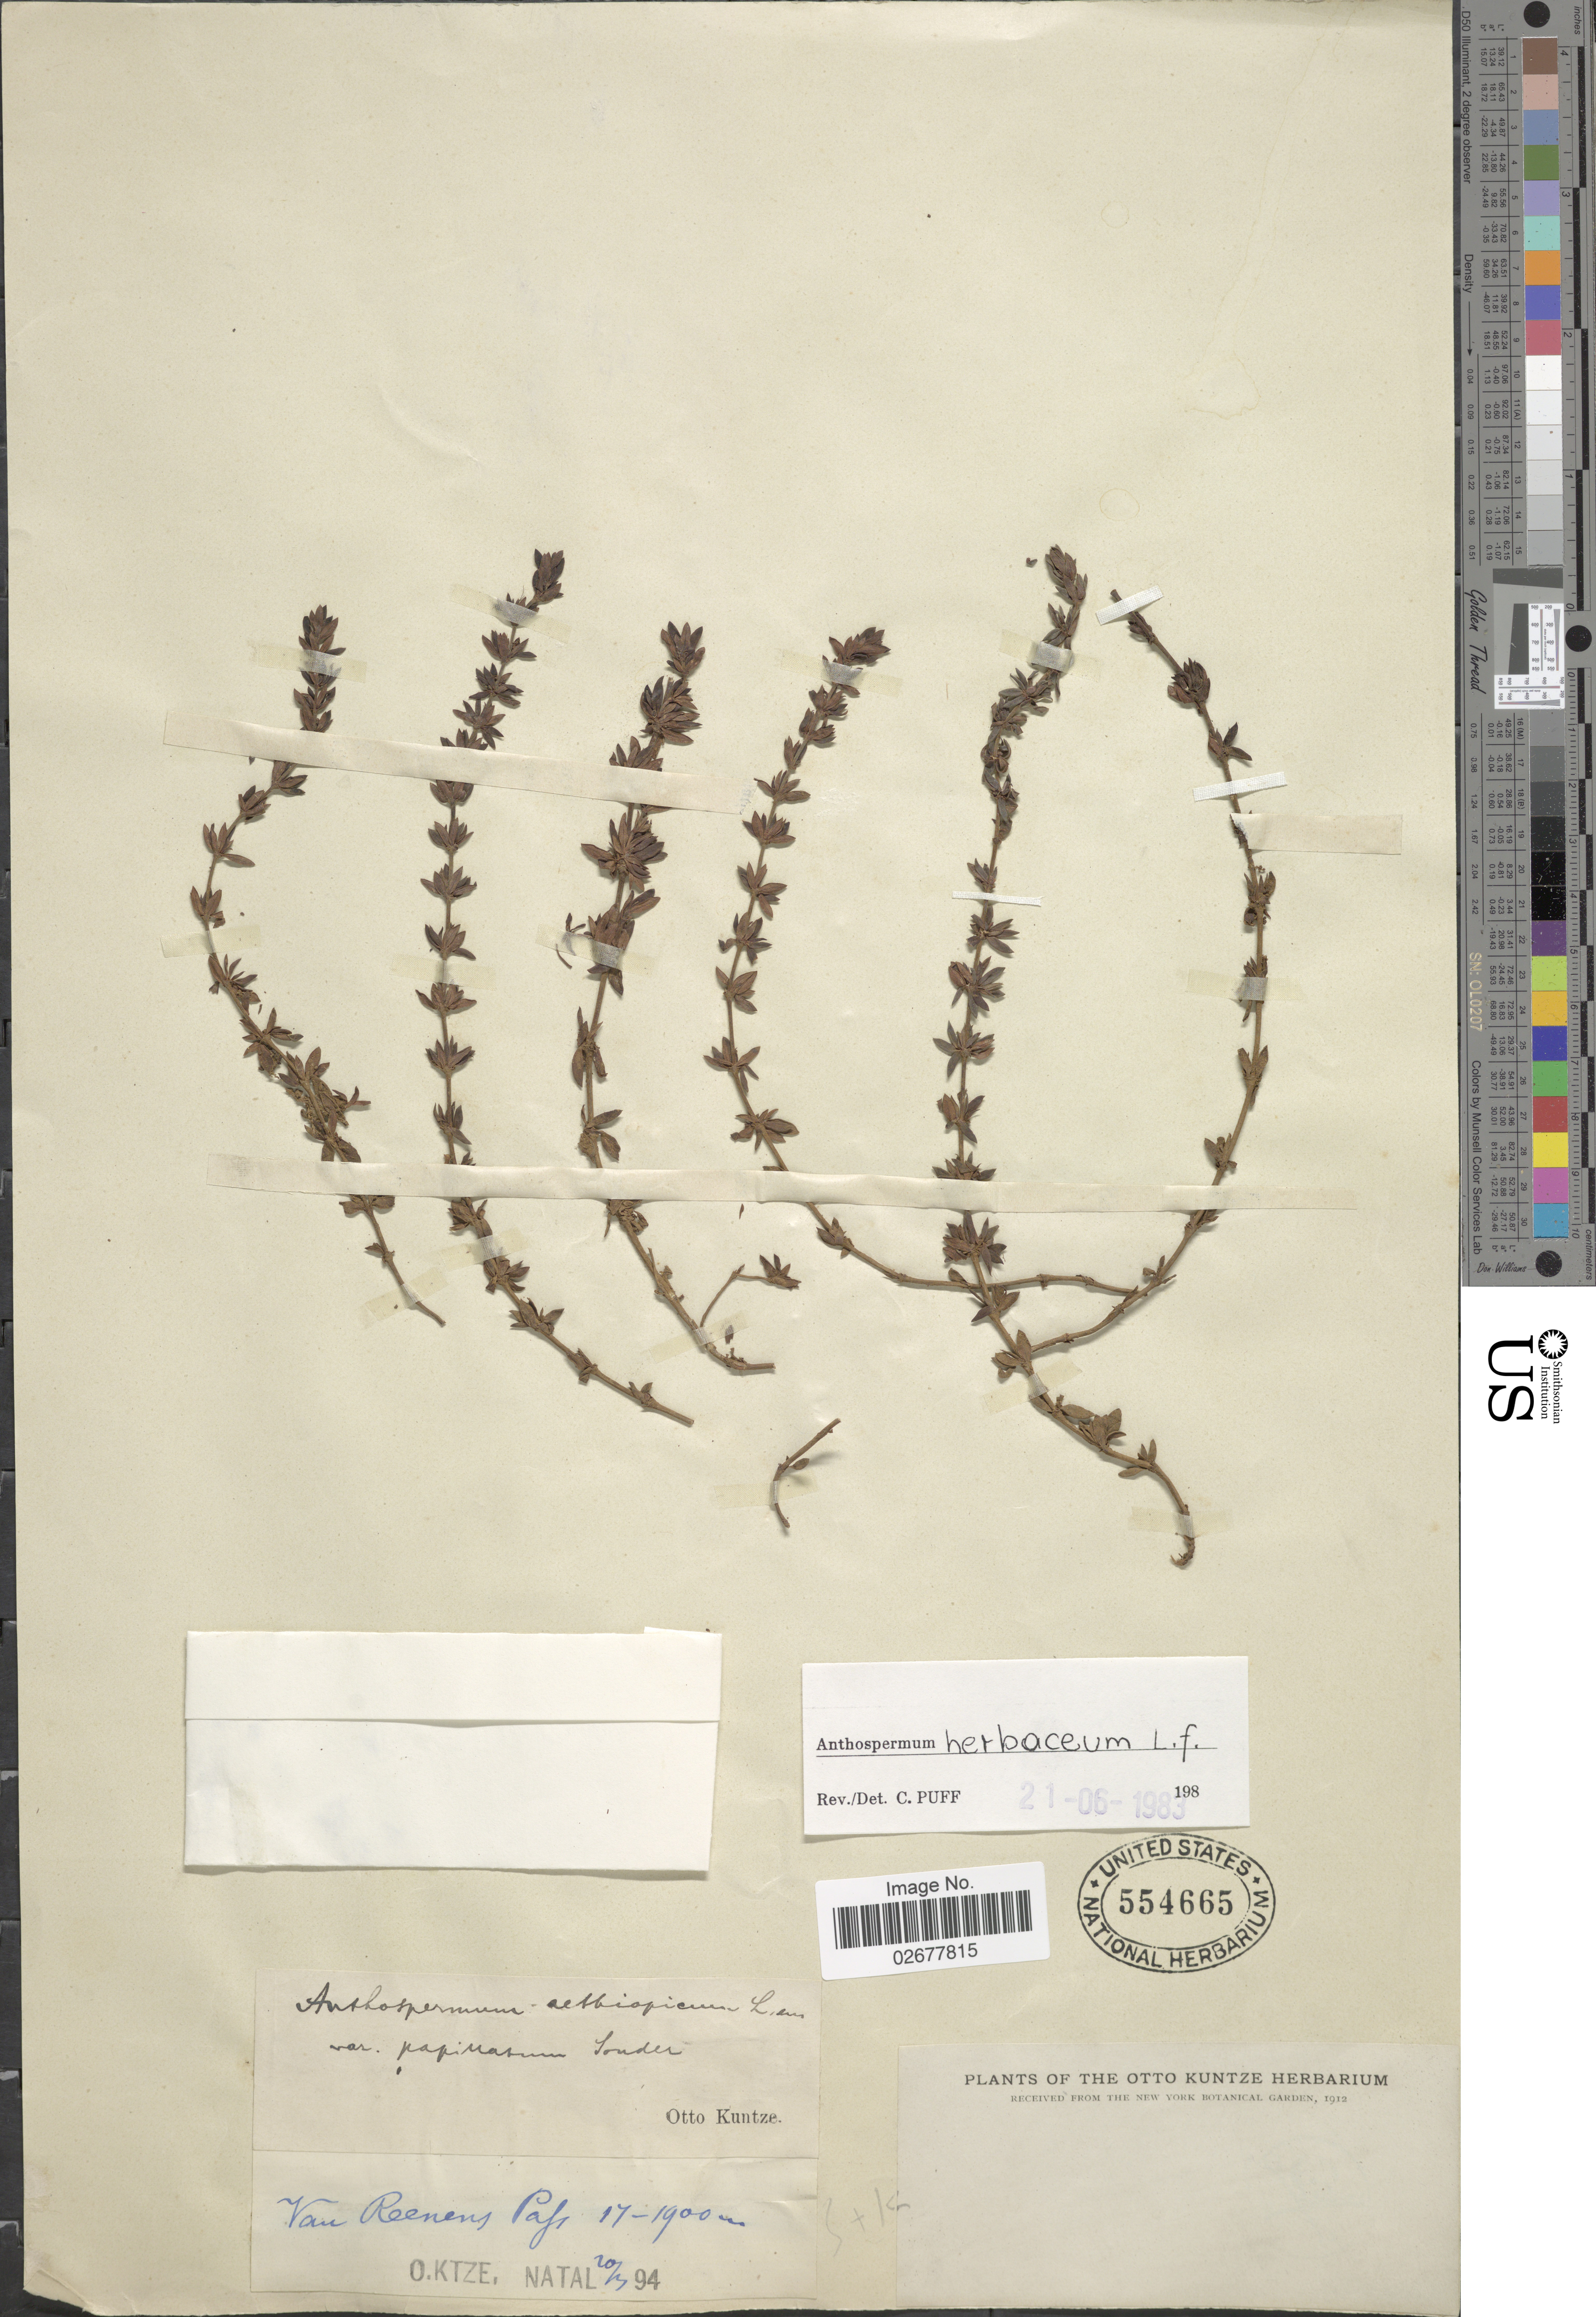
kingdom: Plantae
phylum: Tracheophyta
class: Magnoliopsida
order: Gentianales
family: Rubiaceae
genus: Anthospermum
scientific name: Anthospermum herbaceum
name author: L. f.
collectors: C.E.O. Kuntze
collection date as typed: Transcribed d/m/y: 20/3/94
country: South Africa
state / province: KwaZulu-Natal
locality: Van Reenen Pass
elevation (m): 1700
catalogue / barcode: US 554665